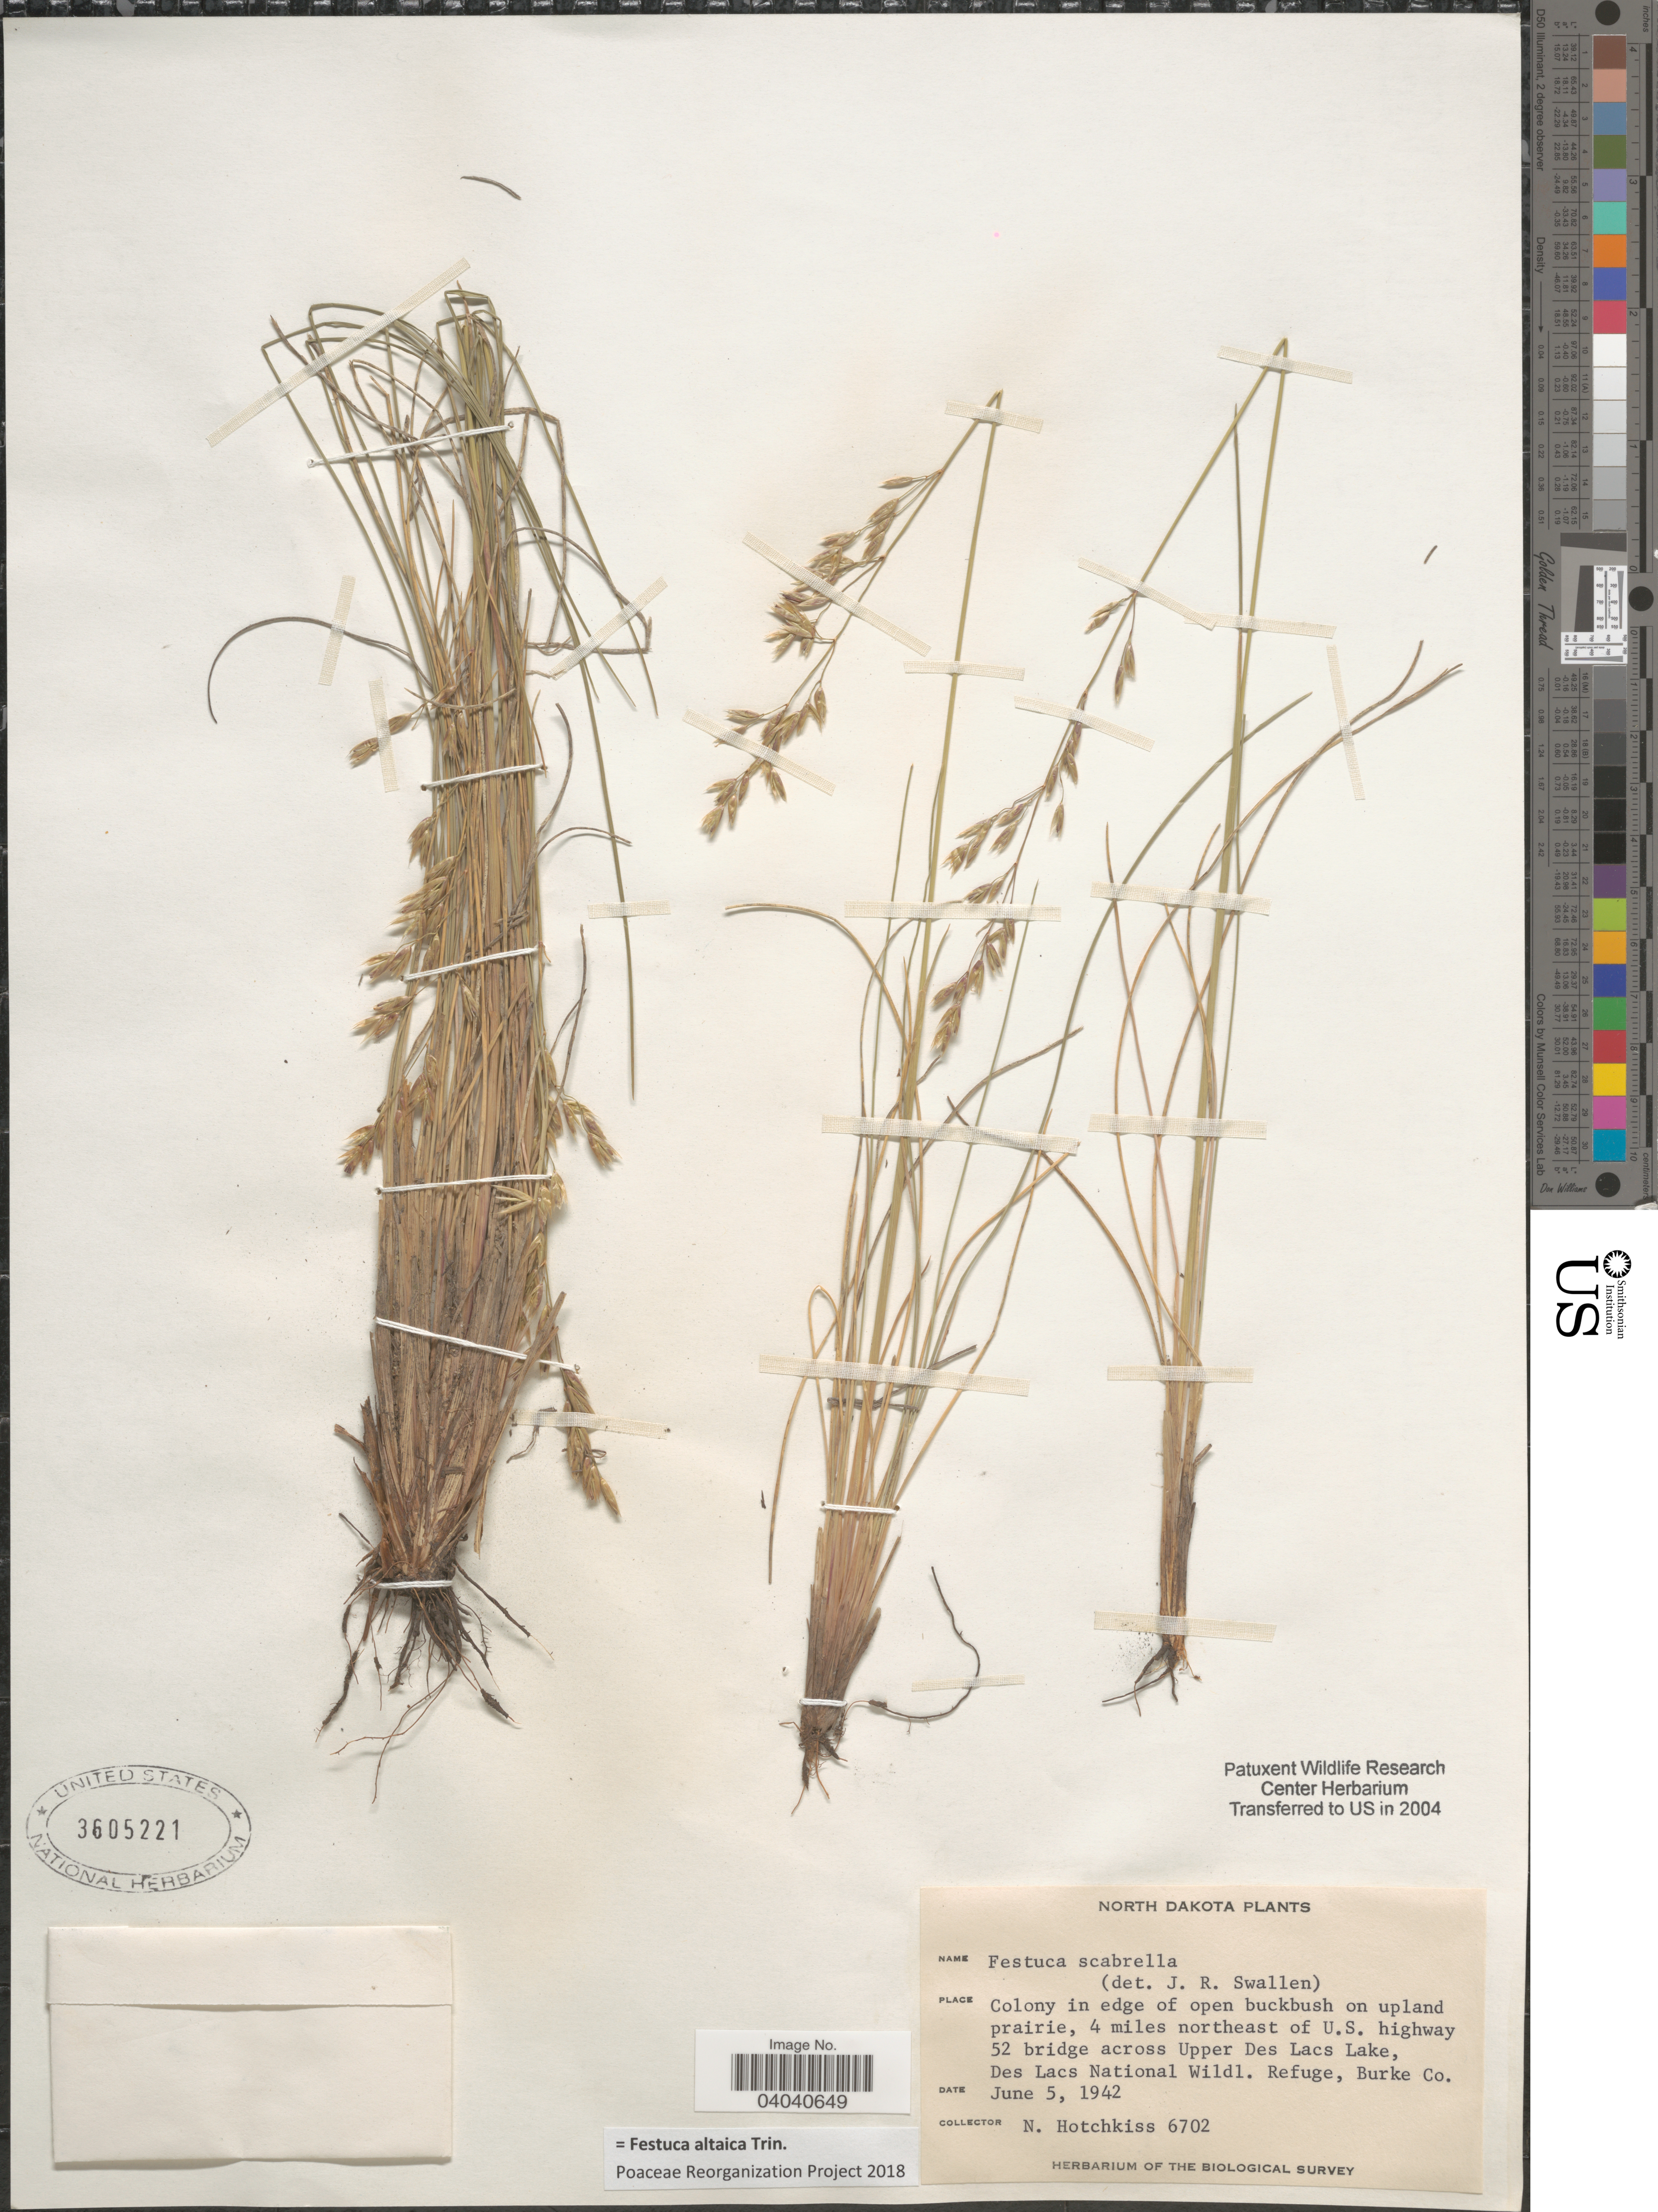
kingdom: Plantae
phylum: Tracheophyta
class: Liliopsida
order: Poales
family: Poaceae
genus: Festuca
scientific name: Festuca altaica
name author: Trin.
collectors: N. Hotchkiss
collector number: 6702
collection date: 1942-06-05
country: United States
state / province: North Dakota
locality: Colony in edge of open buckbush on upland prairie, 4 miles northeast of U.S. Highway 52 bridge across Upper Des Lacs Lake, Des Lacs National Wildl. Refuge, Burke Co.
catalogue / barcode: US 3605221